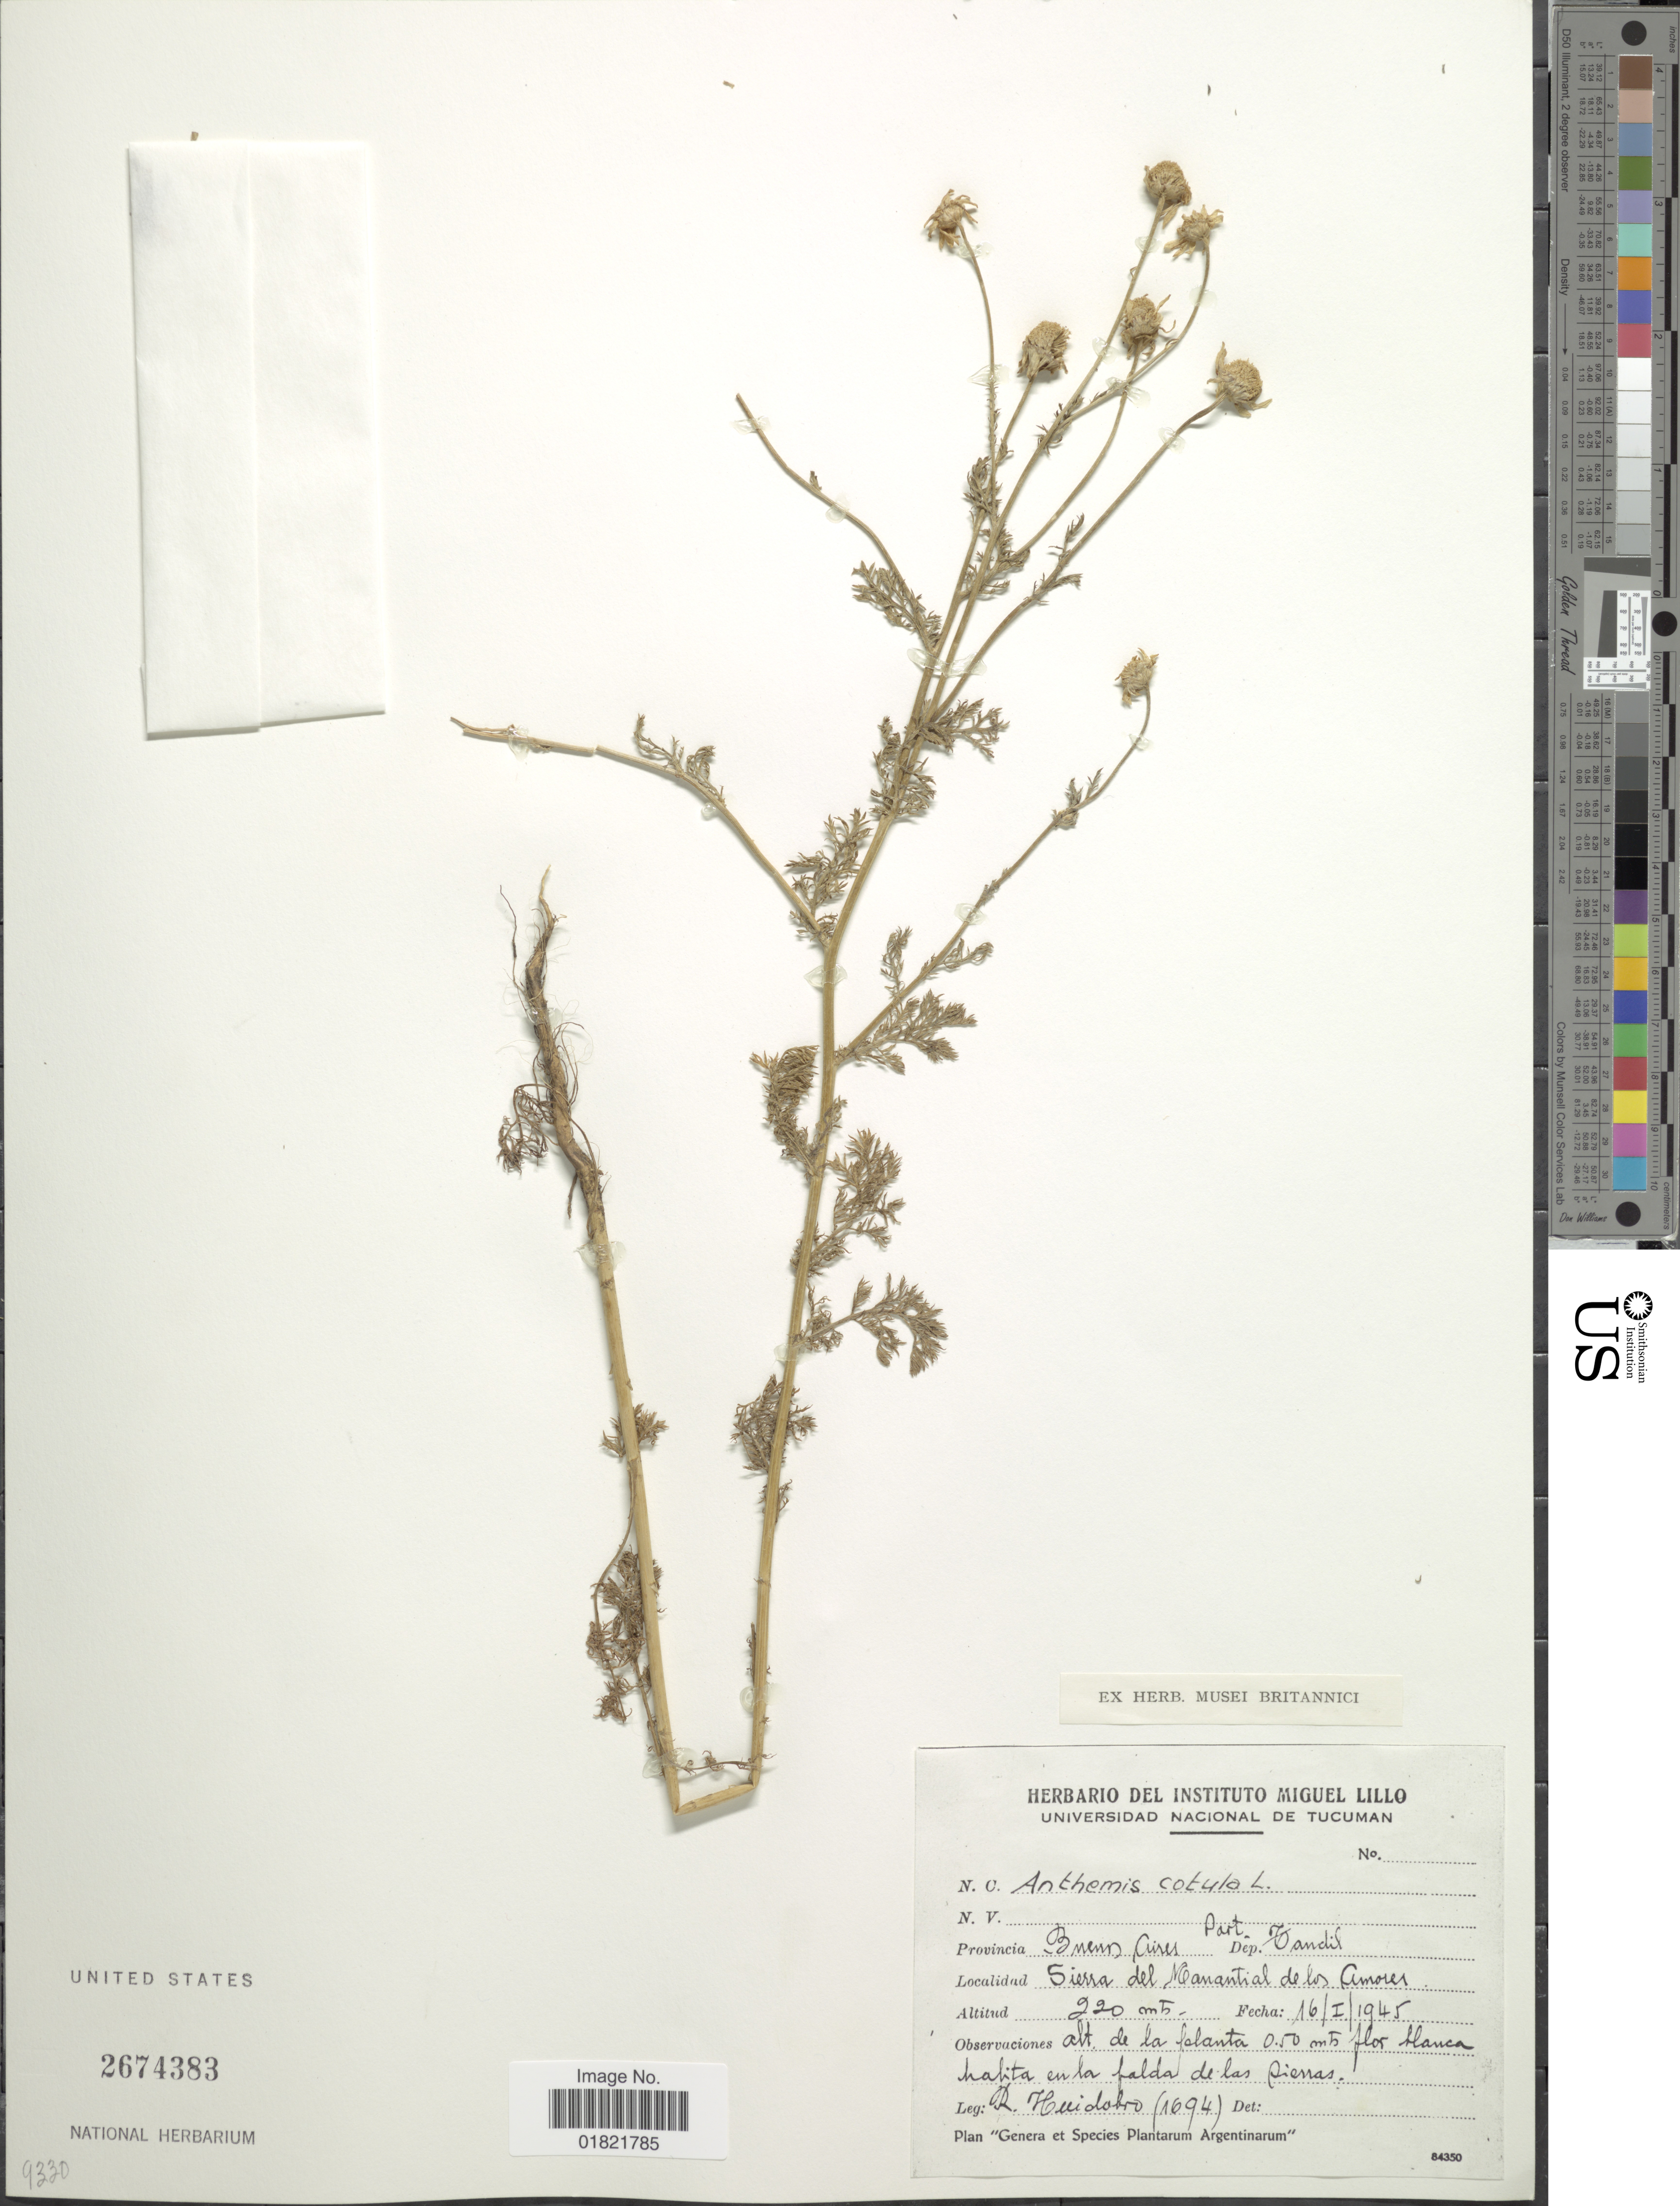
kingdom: Plantae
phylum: Tracheophyta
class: Magnoliopsida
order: Asterales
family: Asteraceae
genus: Anthemis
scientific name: Anthemis cotula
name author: L.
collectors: R. Huidobro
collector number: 1694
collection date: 1945-01-16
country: Argentina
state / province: Buenos Aires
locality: Dep. Candil, Sierra del Manantial de los Amores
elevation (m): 220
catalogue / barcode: US 2674383